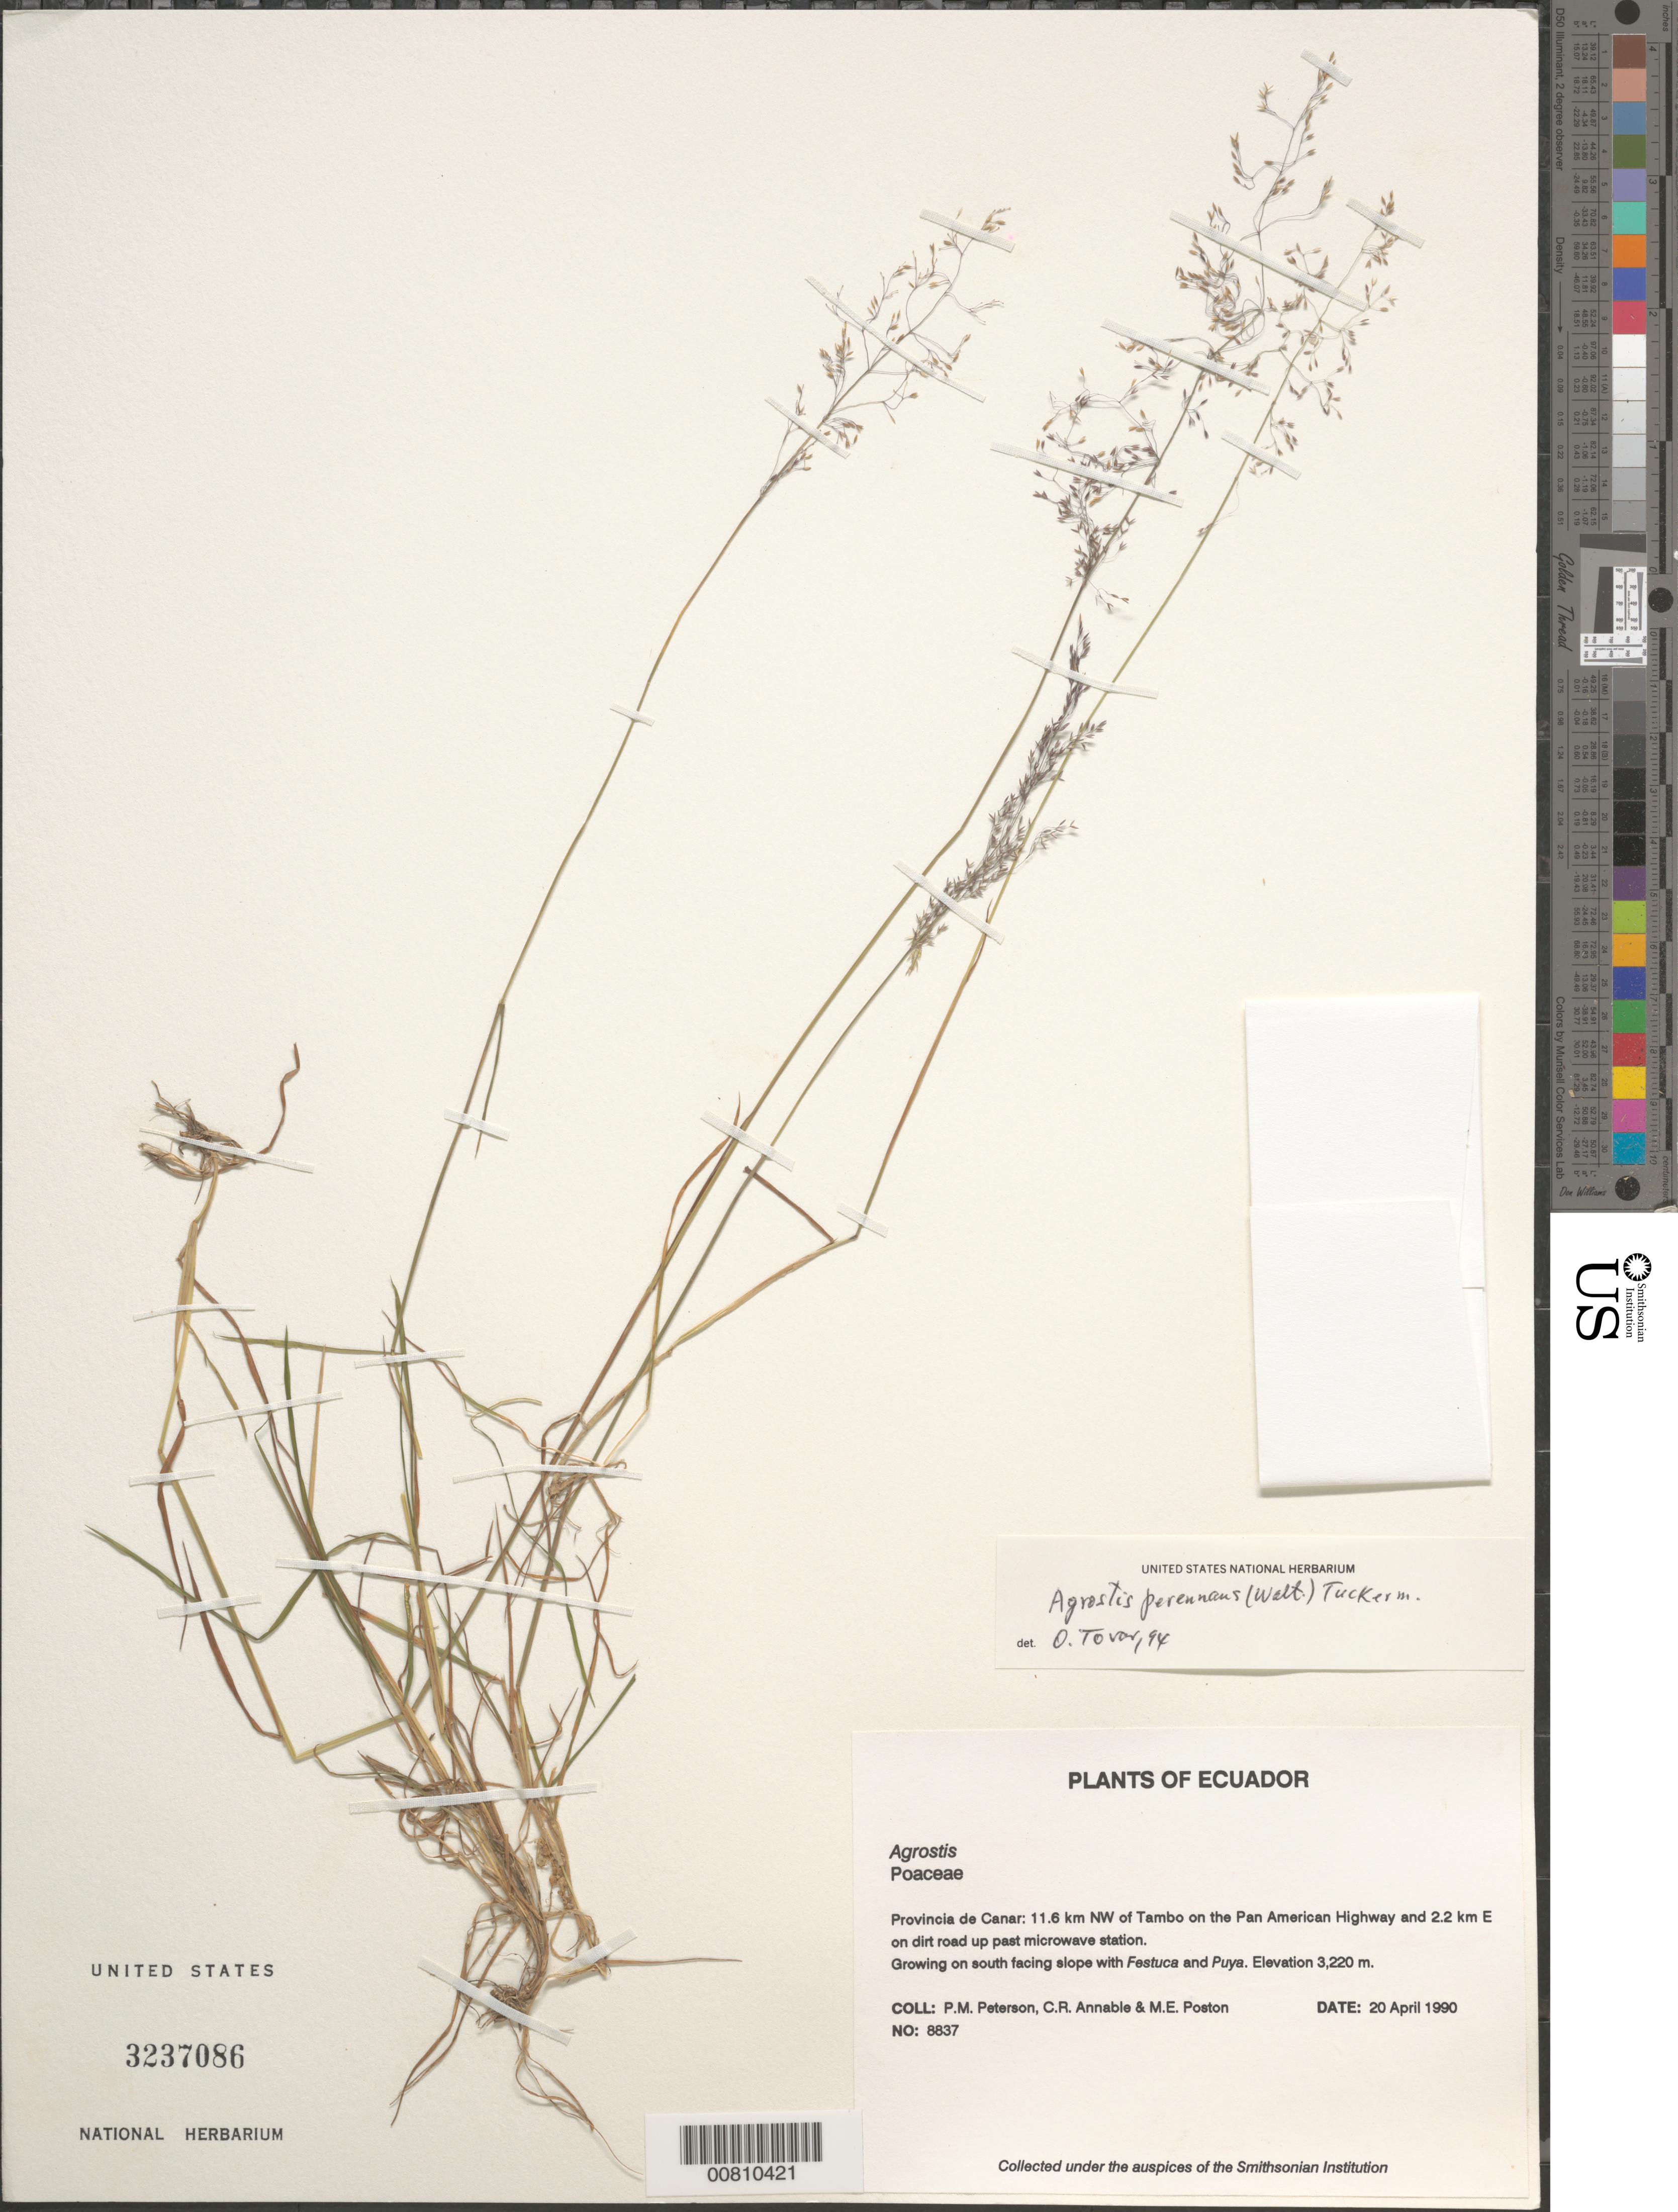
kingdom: Plantae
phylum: Tracheophyta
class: Liliopsida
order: Poales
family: Poaceae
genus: Agrostis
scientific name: Agrostis perennans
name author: (Walter) Tuck.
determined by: Tovar, Óscar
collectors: P. M. Peterson, C. R. Annable & M. Poston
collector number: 08837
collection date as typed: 20 Apr 1990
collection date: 1990-04-20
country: Ecuador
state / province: Cañar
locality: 11.6 km NW of Tambo on the Pan American Highway and 2.2 km E on dirt road up past microwave station.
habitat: Growing on south facing slope with Festuca and Puya.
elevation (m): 3220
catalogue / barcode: US 3237086